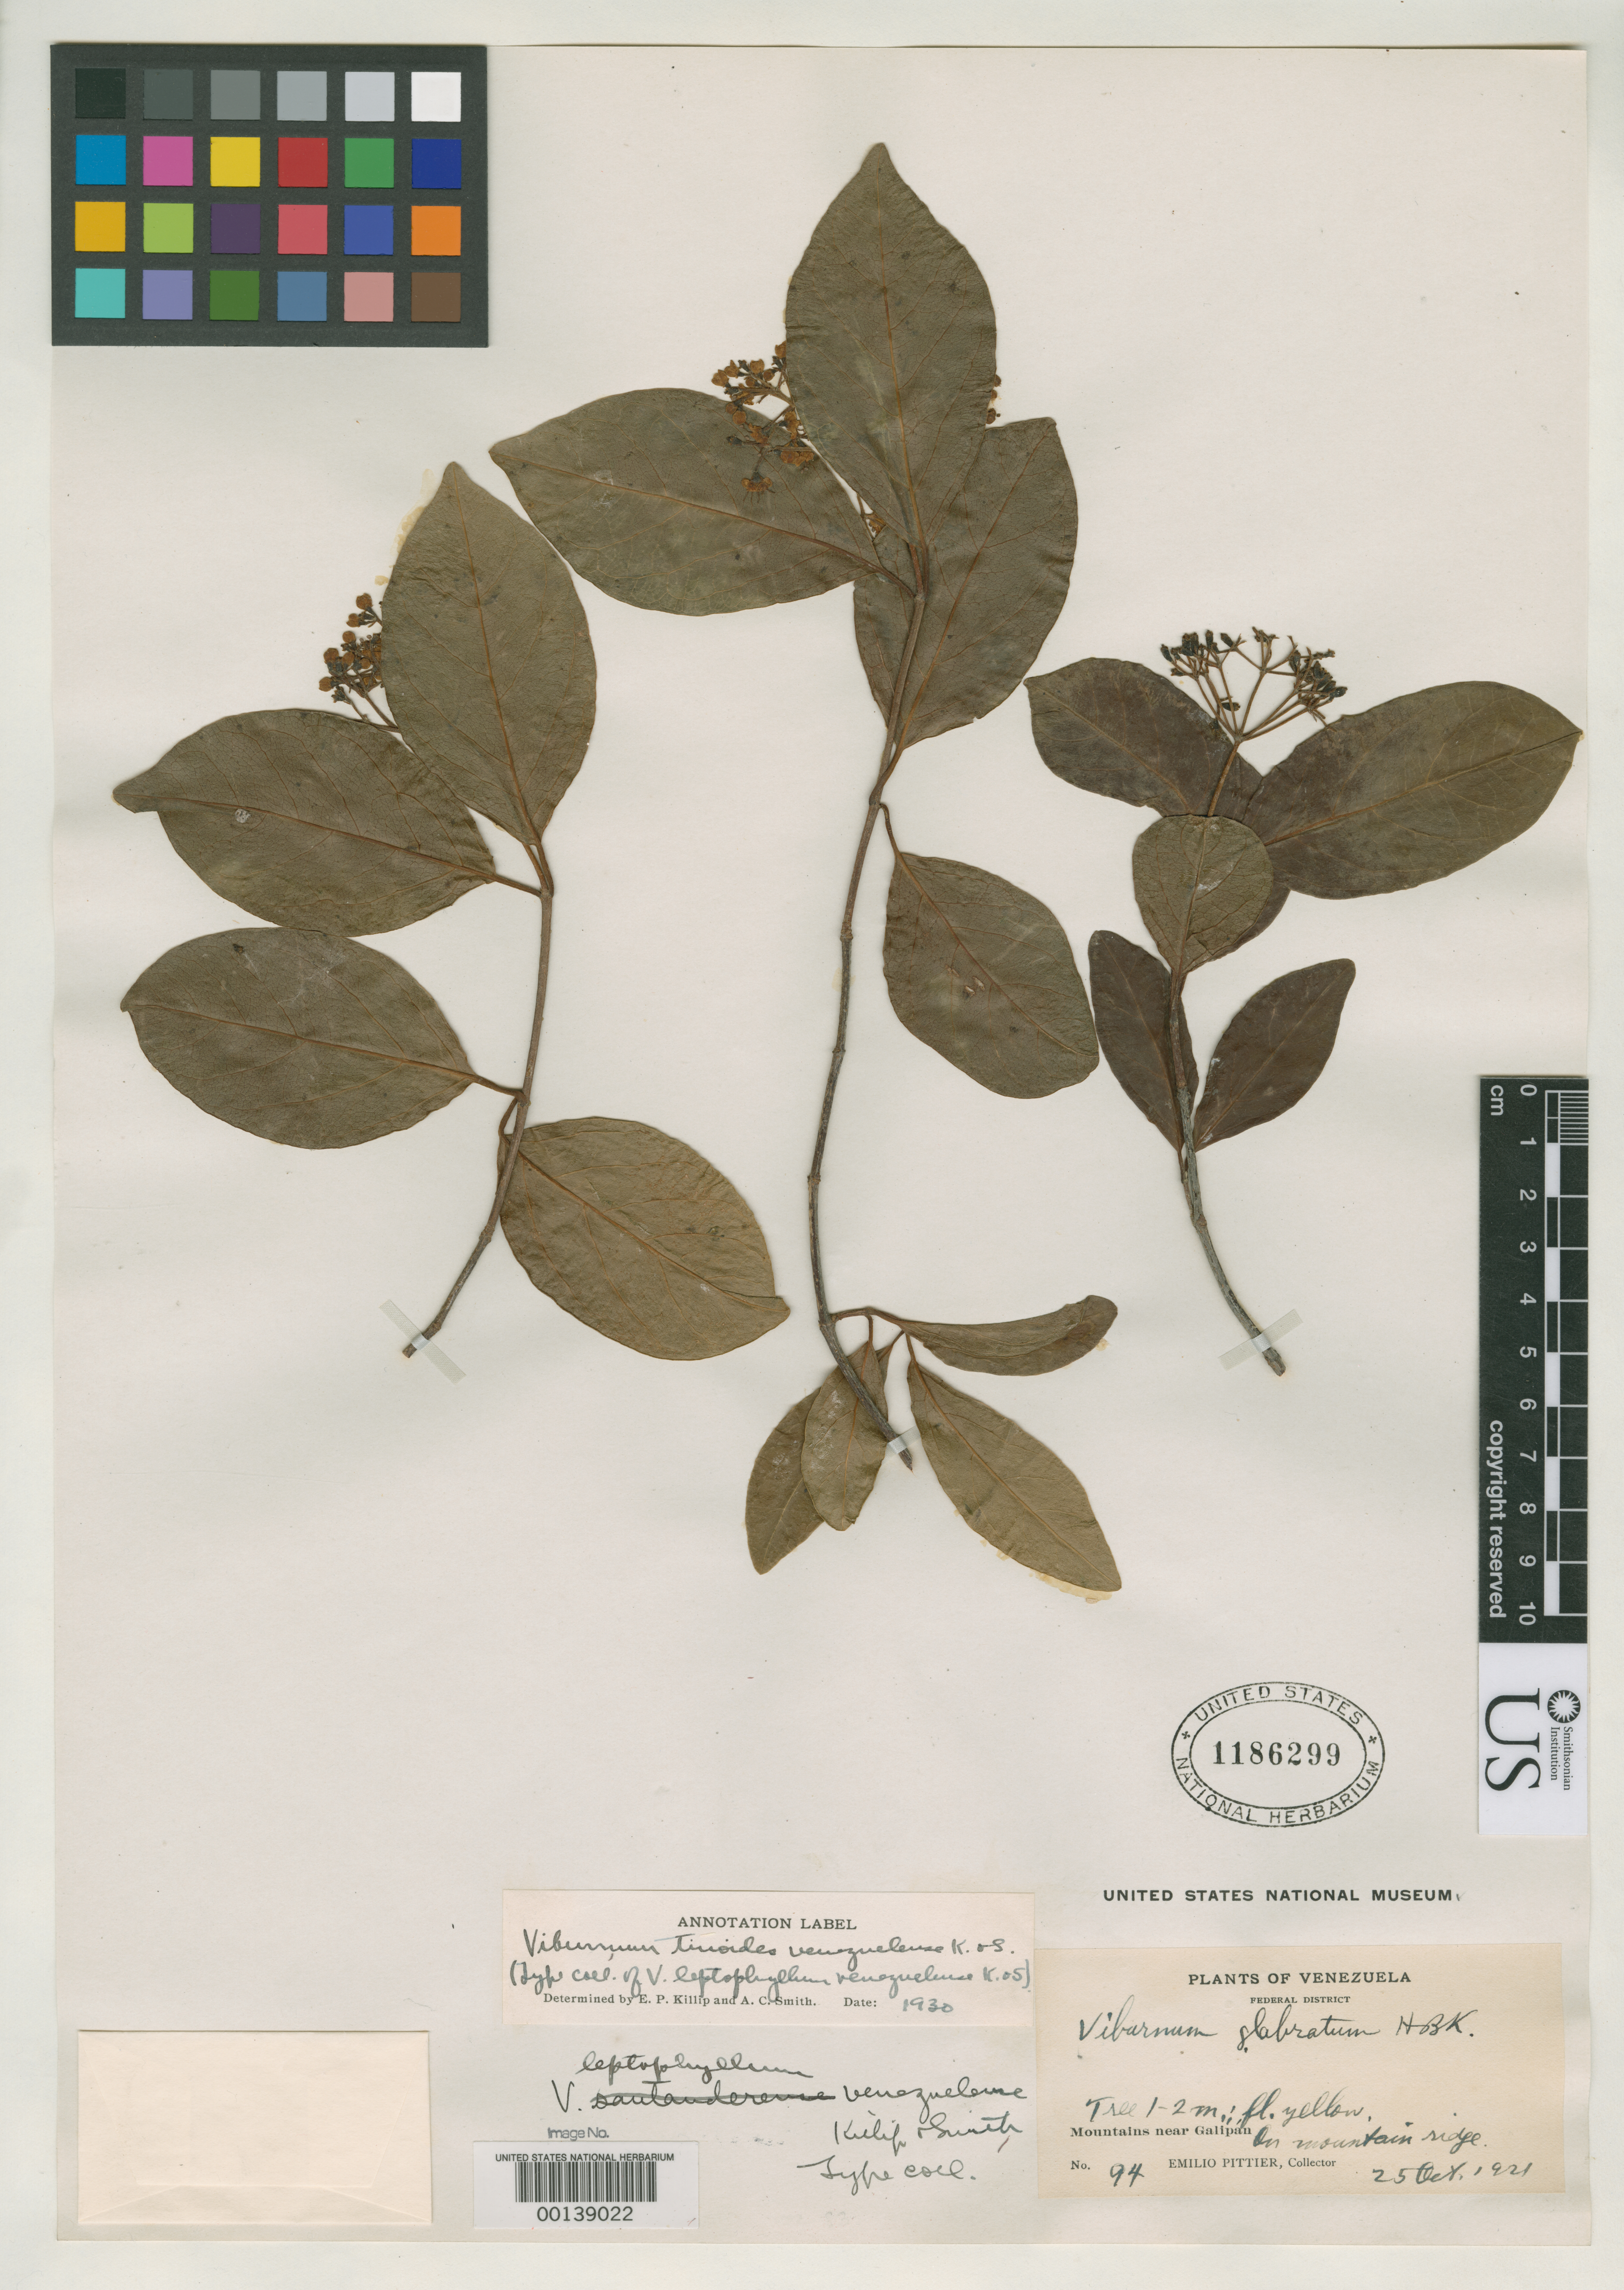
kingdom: Plantae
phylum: Tracheophyta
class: Magnoliopsida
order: Dipsacales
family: Viburnaceae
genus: Viburnum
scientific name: Viburnum leptophyllum f. venezuelense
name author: Killip & A.C. Sm.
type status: Isotype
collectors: H. F. Pittier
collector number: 94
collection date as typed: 25 Oct 1921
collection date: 1921-10-25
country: Venezuela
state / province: Distrito Federal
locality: Mountains near Galipan.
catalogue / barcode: US 1186299